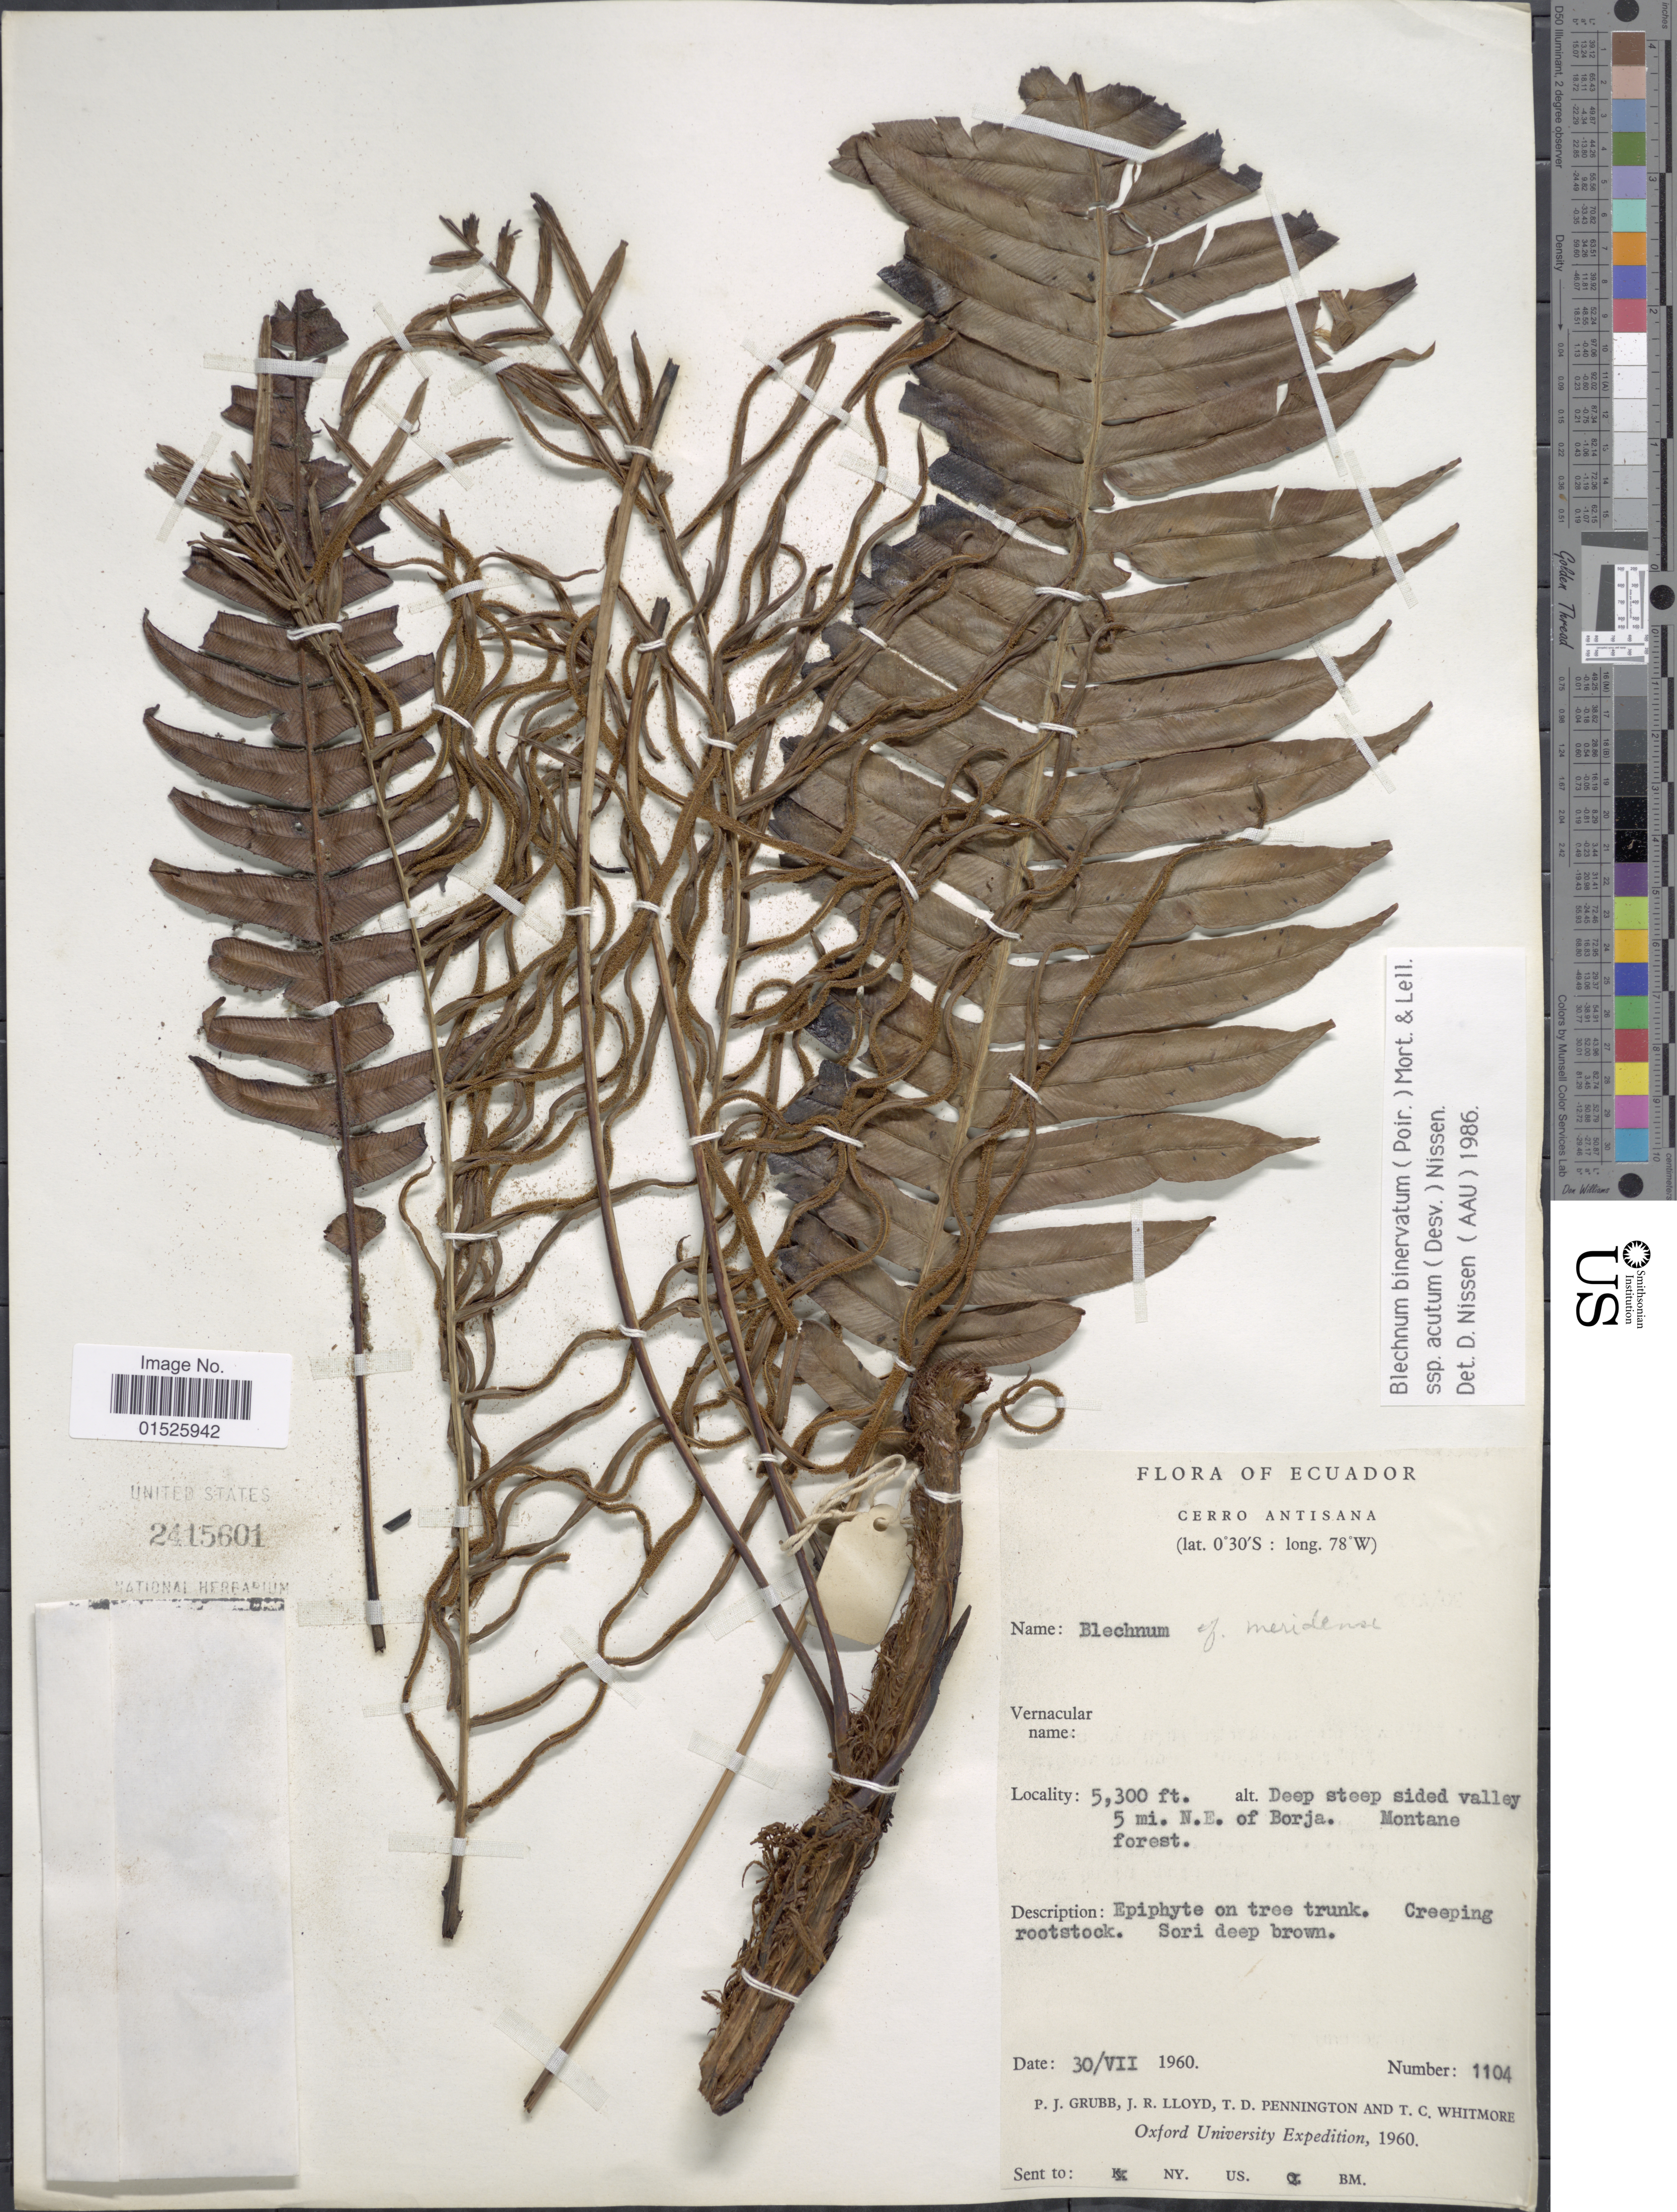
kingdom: Plantae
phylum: Tracheophyta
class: Polypodiopsida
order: Polypodiales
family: Blechnaceae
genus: Blechnum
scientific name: Blechnum fragile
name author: (Liebm.) C.V. Morton & Lellinger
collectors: P. J. Grubb, J. R. Lloyd, T. D. Pennington & T. C. Whitmore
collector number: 1104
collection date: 1960-07-30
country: Ecuador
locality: Cerro Antisana. 5 mi. N.E. of Borja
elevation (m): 1615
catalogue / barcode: US 2415601